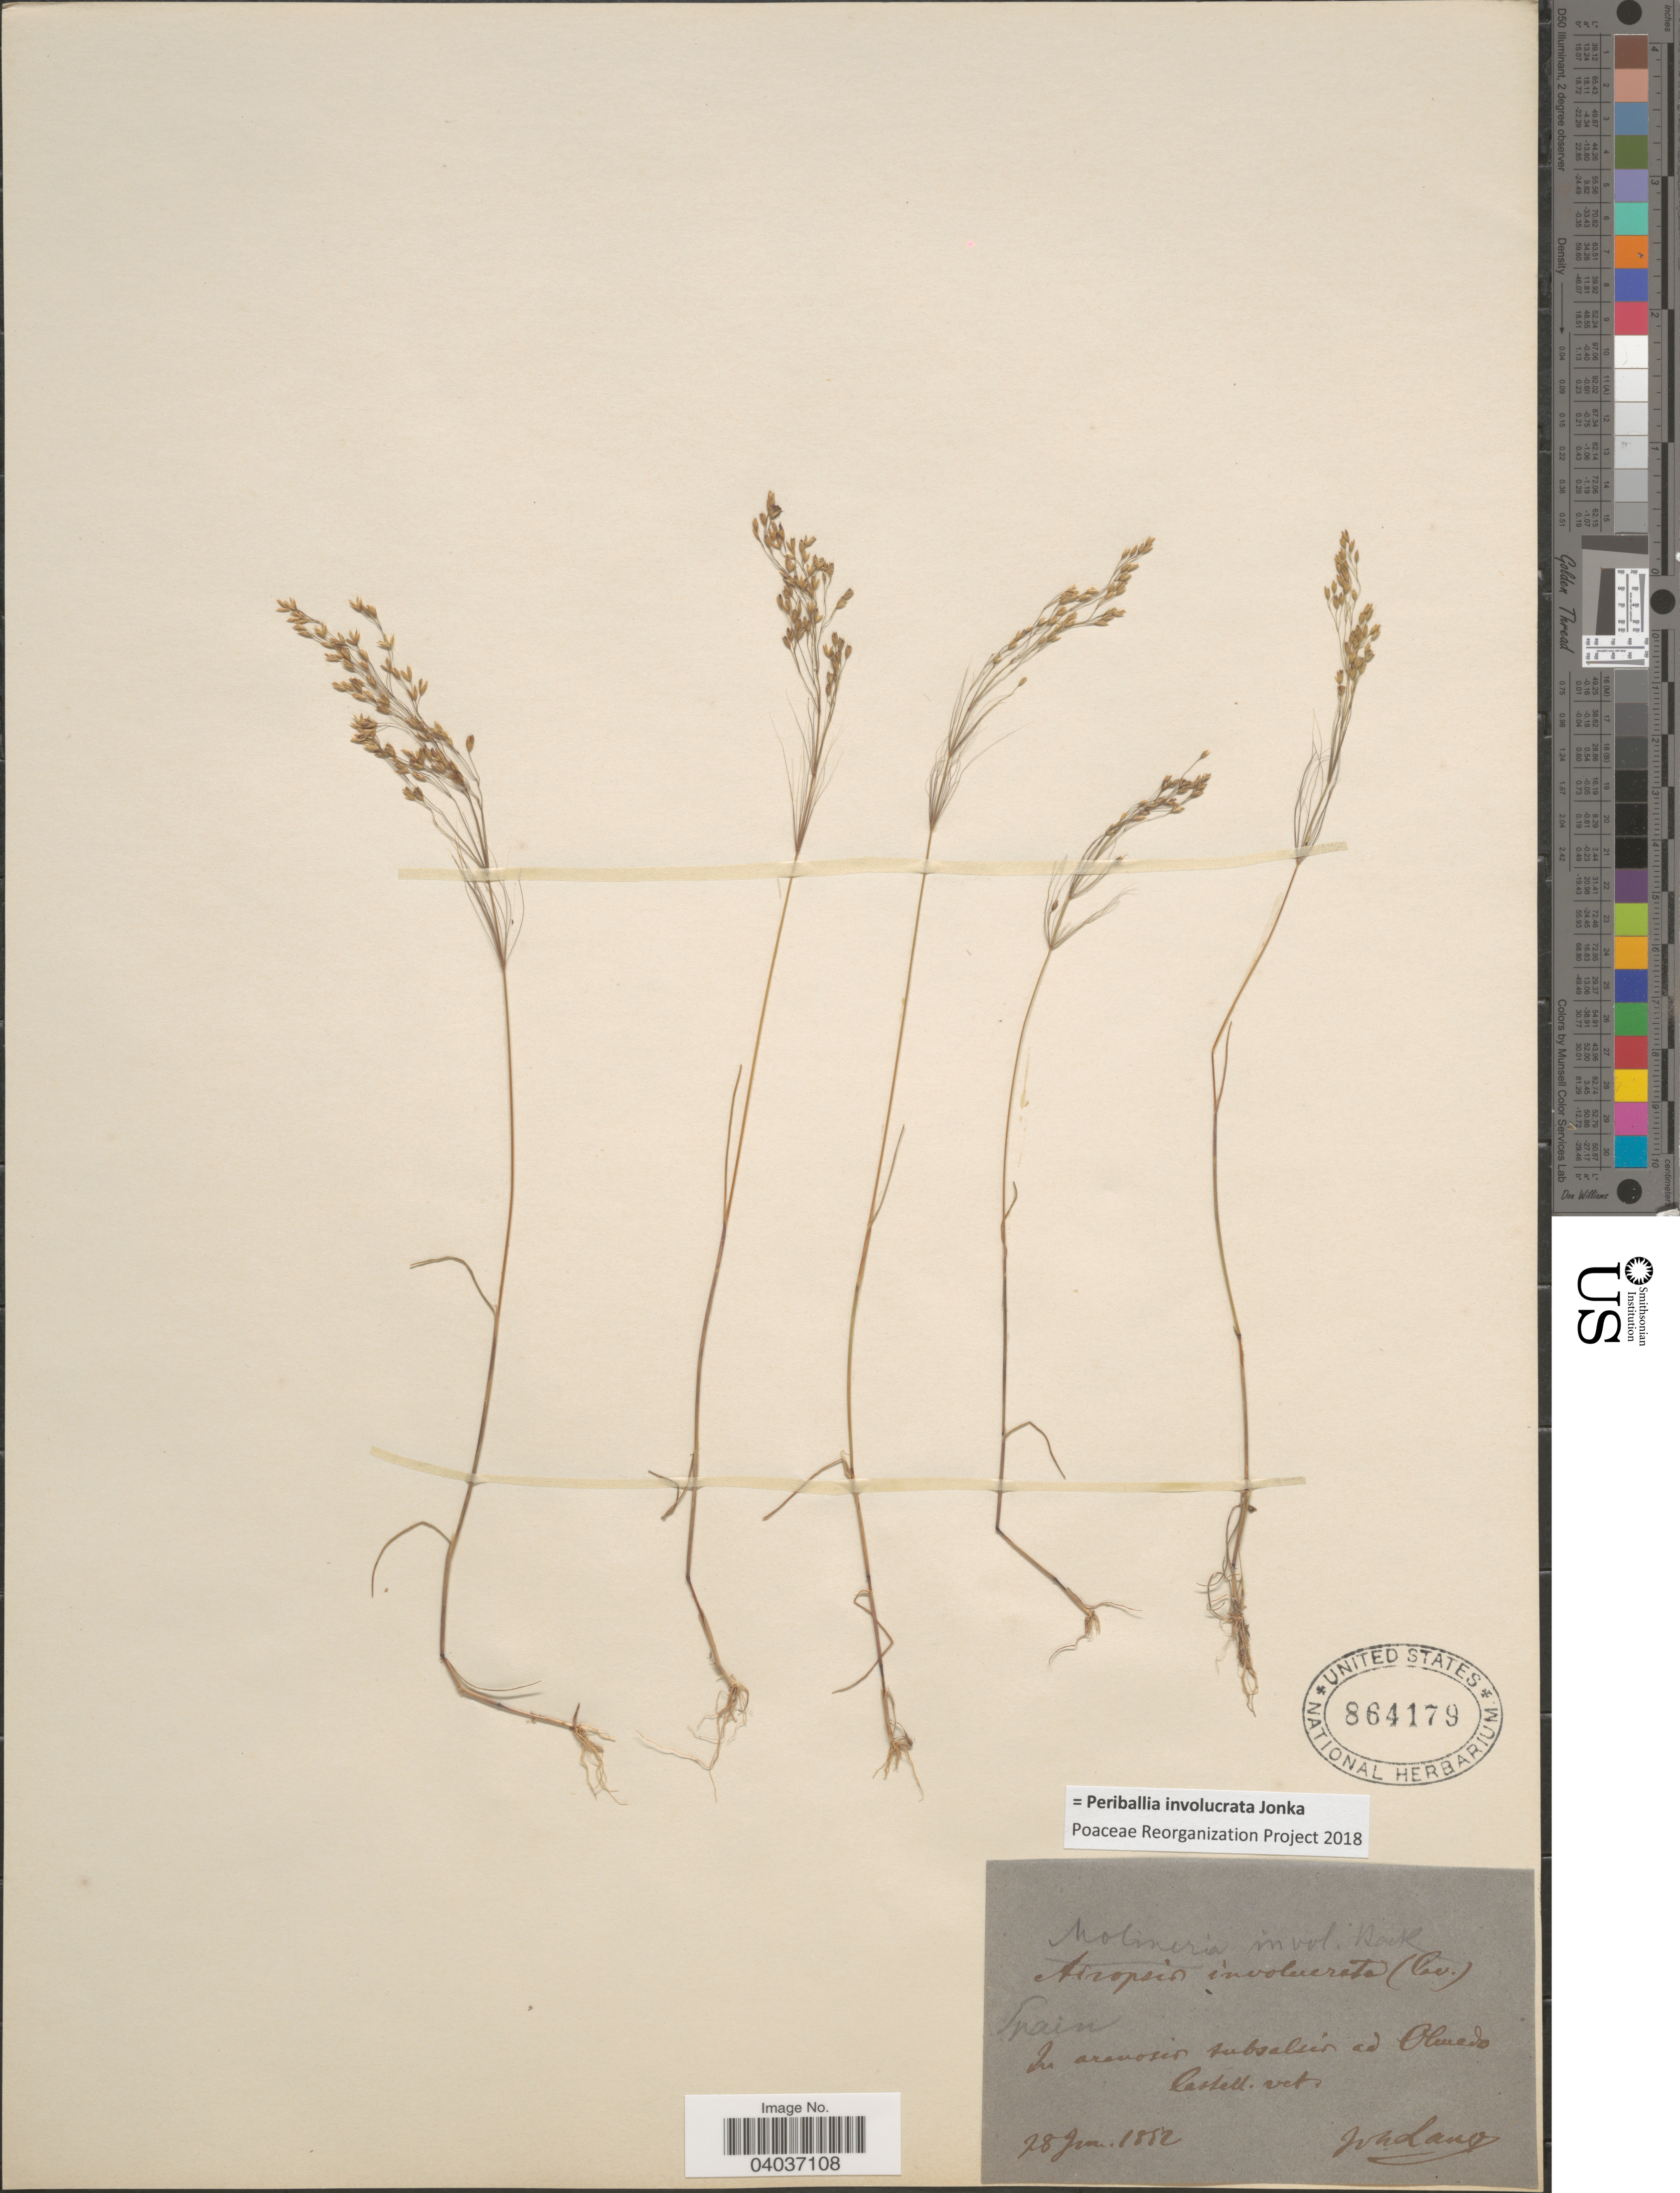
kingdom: Plantae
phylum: Tracheophyta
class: Liliopsida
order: Poales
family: Poaceae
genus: Periballia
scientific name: Periballia involucrata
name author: Janka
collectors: J. Lange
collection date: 1852-06-28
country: Spain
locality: In arenosis subsalsis ad Olmedo Castell.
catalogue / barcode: US 864179